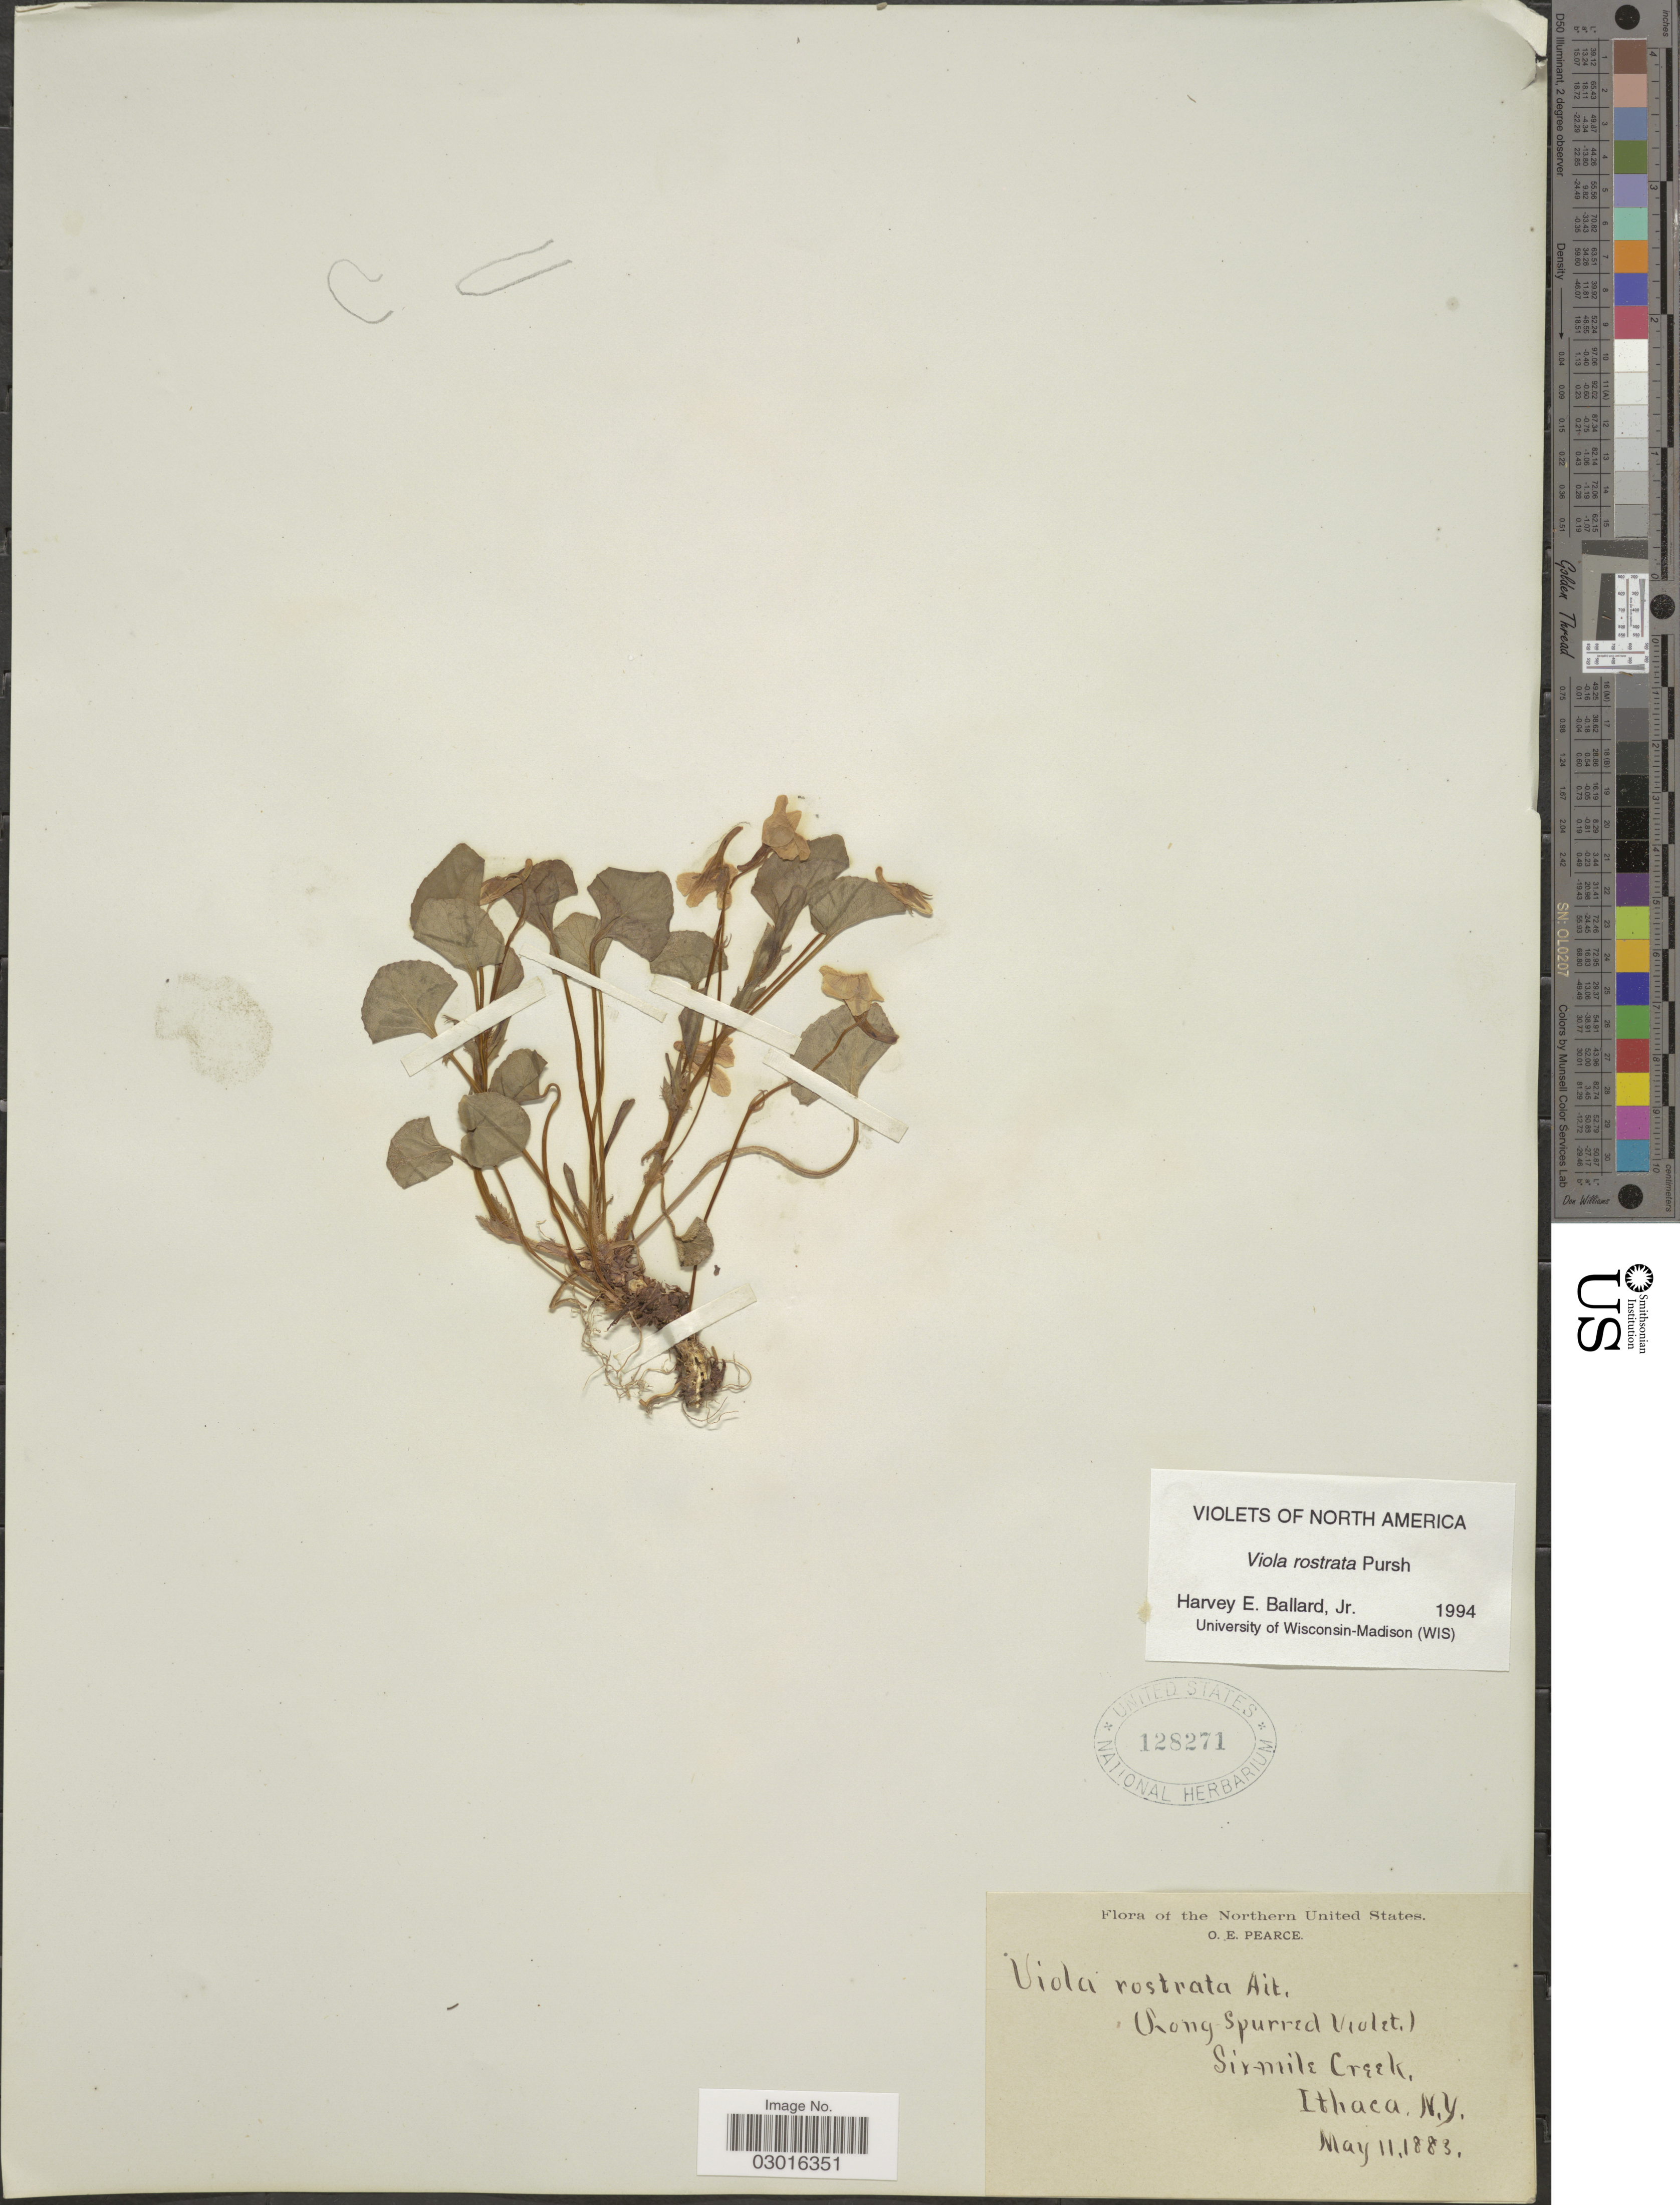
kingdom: Plantae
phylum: Tracheophyta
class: Magnoliopsida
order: Malpighiales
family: Violaceae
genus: Viola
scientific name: Viola rostrata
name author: Pursh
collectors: O. E. Pearce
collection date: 1883-05-11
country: United States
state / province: New York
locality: Northern United States. Six-mile Creek, Ithaca. N.Y.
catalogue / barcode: US 128271